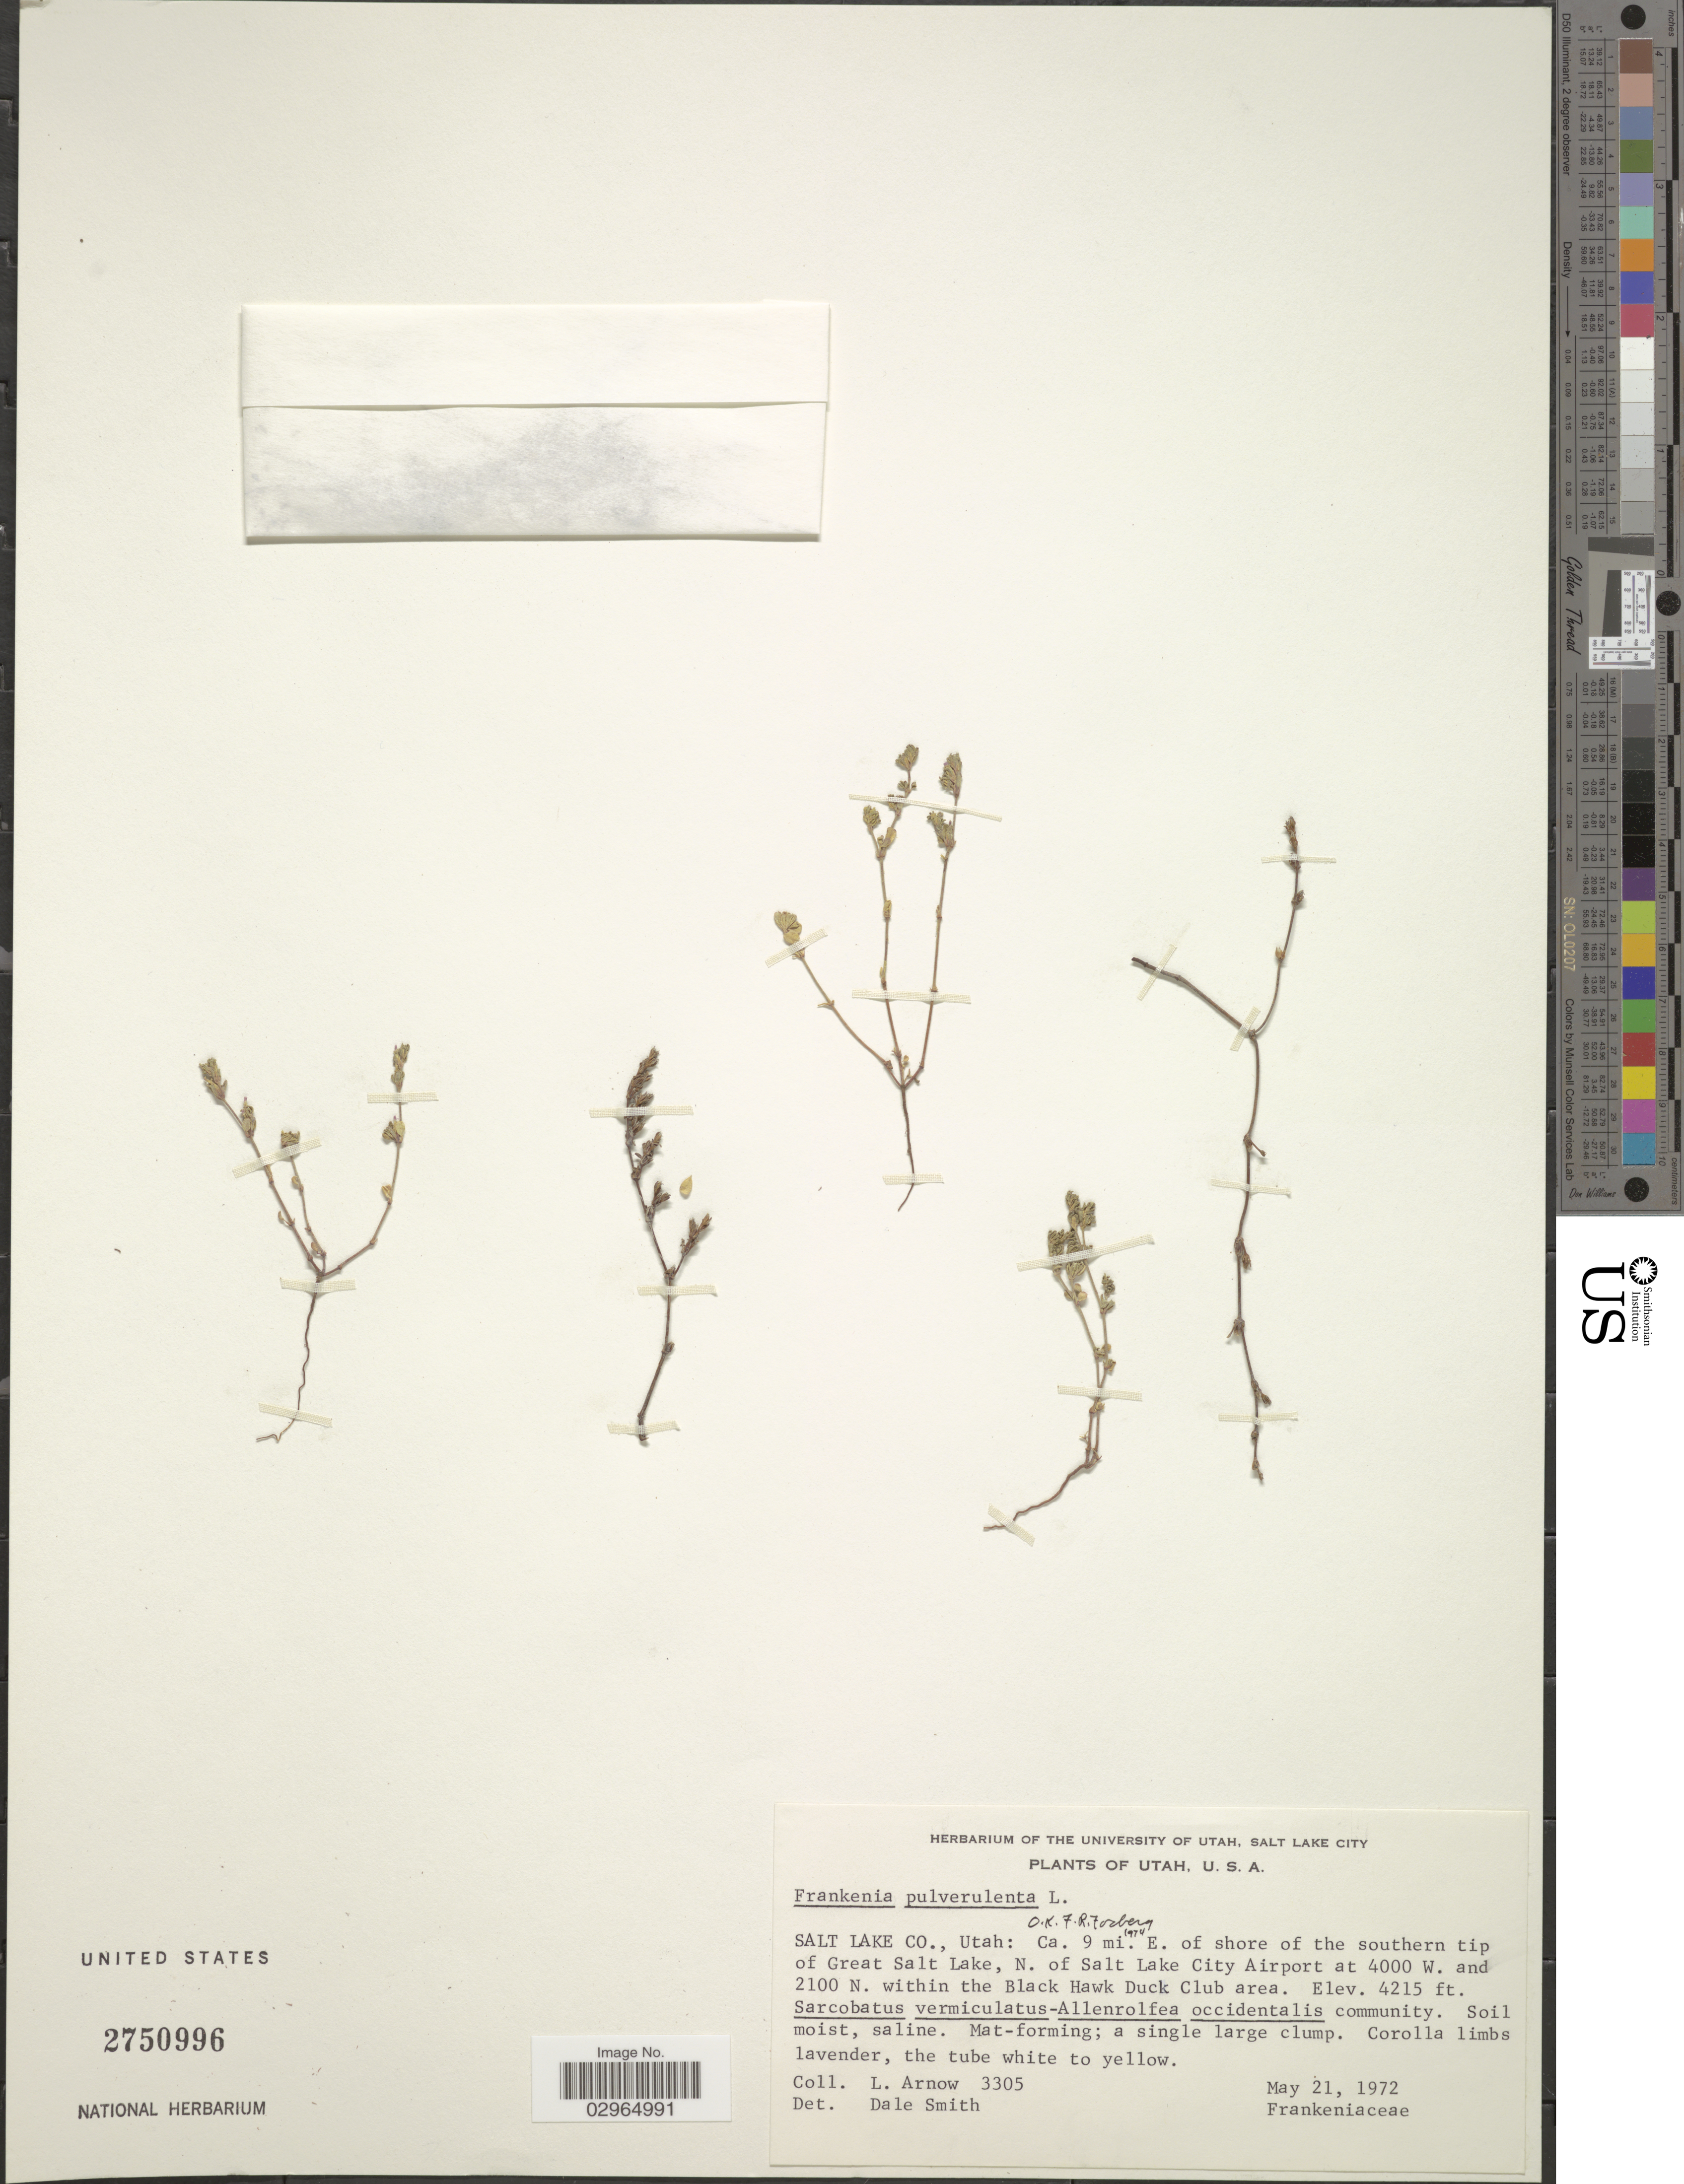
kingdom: Plantae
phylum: Tracheophyta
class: Magnoliopsida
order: Caryophyllales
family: Frankeniaceae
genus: Frankenia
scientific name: Frankenia pulverulenta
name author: L.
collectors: L. Arnow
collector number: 3305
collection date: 1972-05-21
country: United States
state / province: Utah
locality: Salt Lake Co. Ca. 9 mi. E. of shore of the southern tip of Great Salt Lake, N. of Salt Lake City Airport at 4000 W. and 2100 N.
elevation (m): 1285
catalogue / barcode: US 2750996